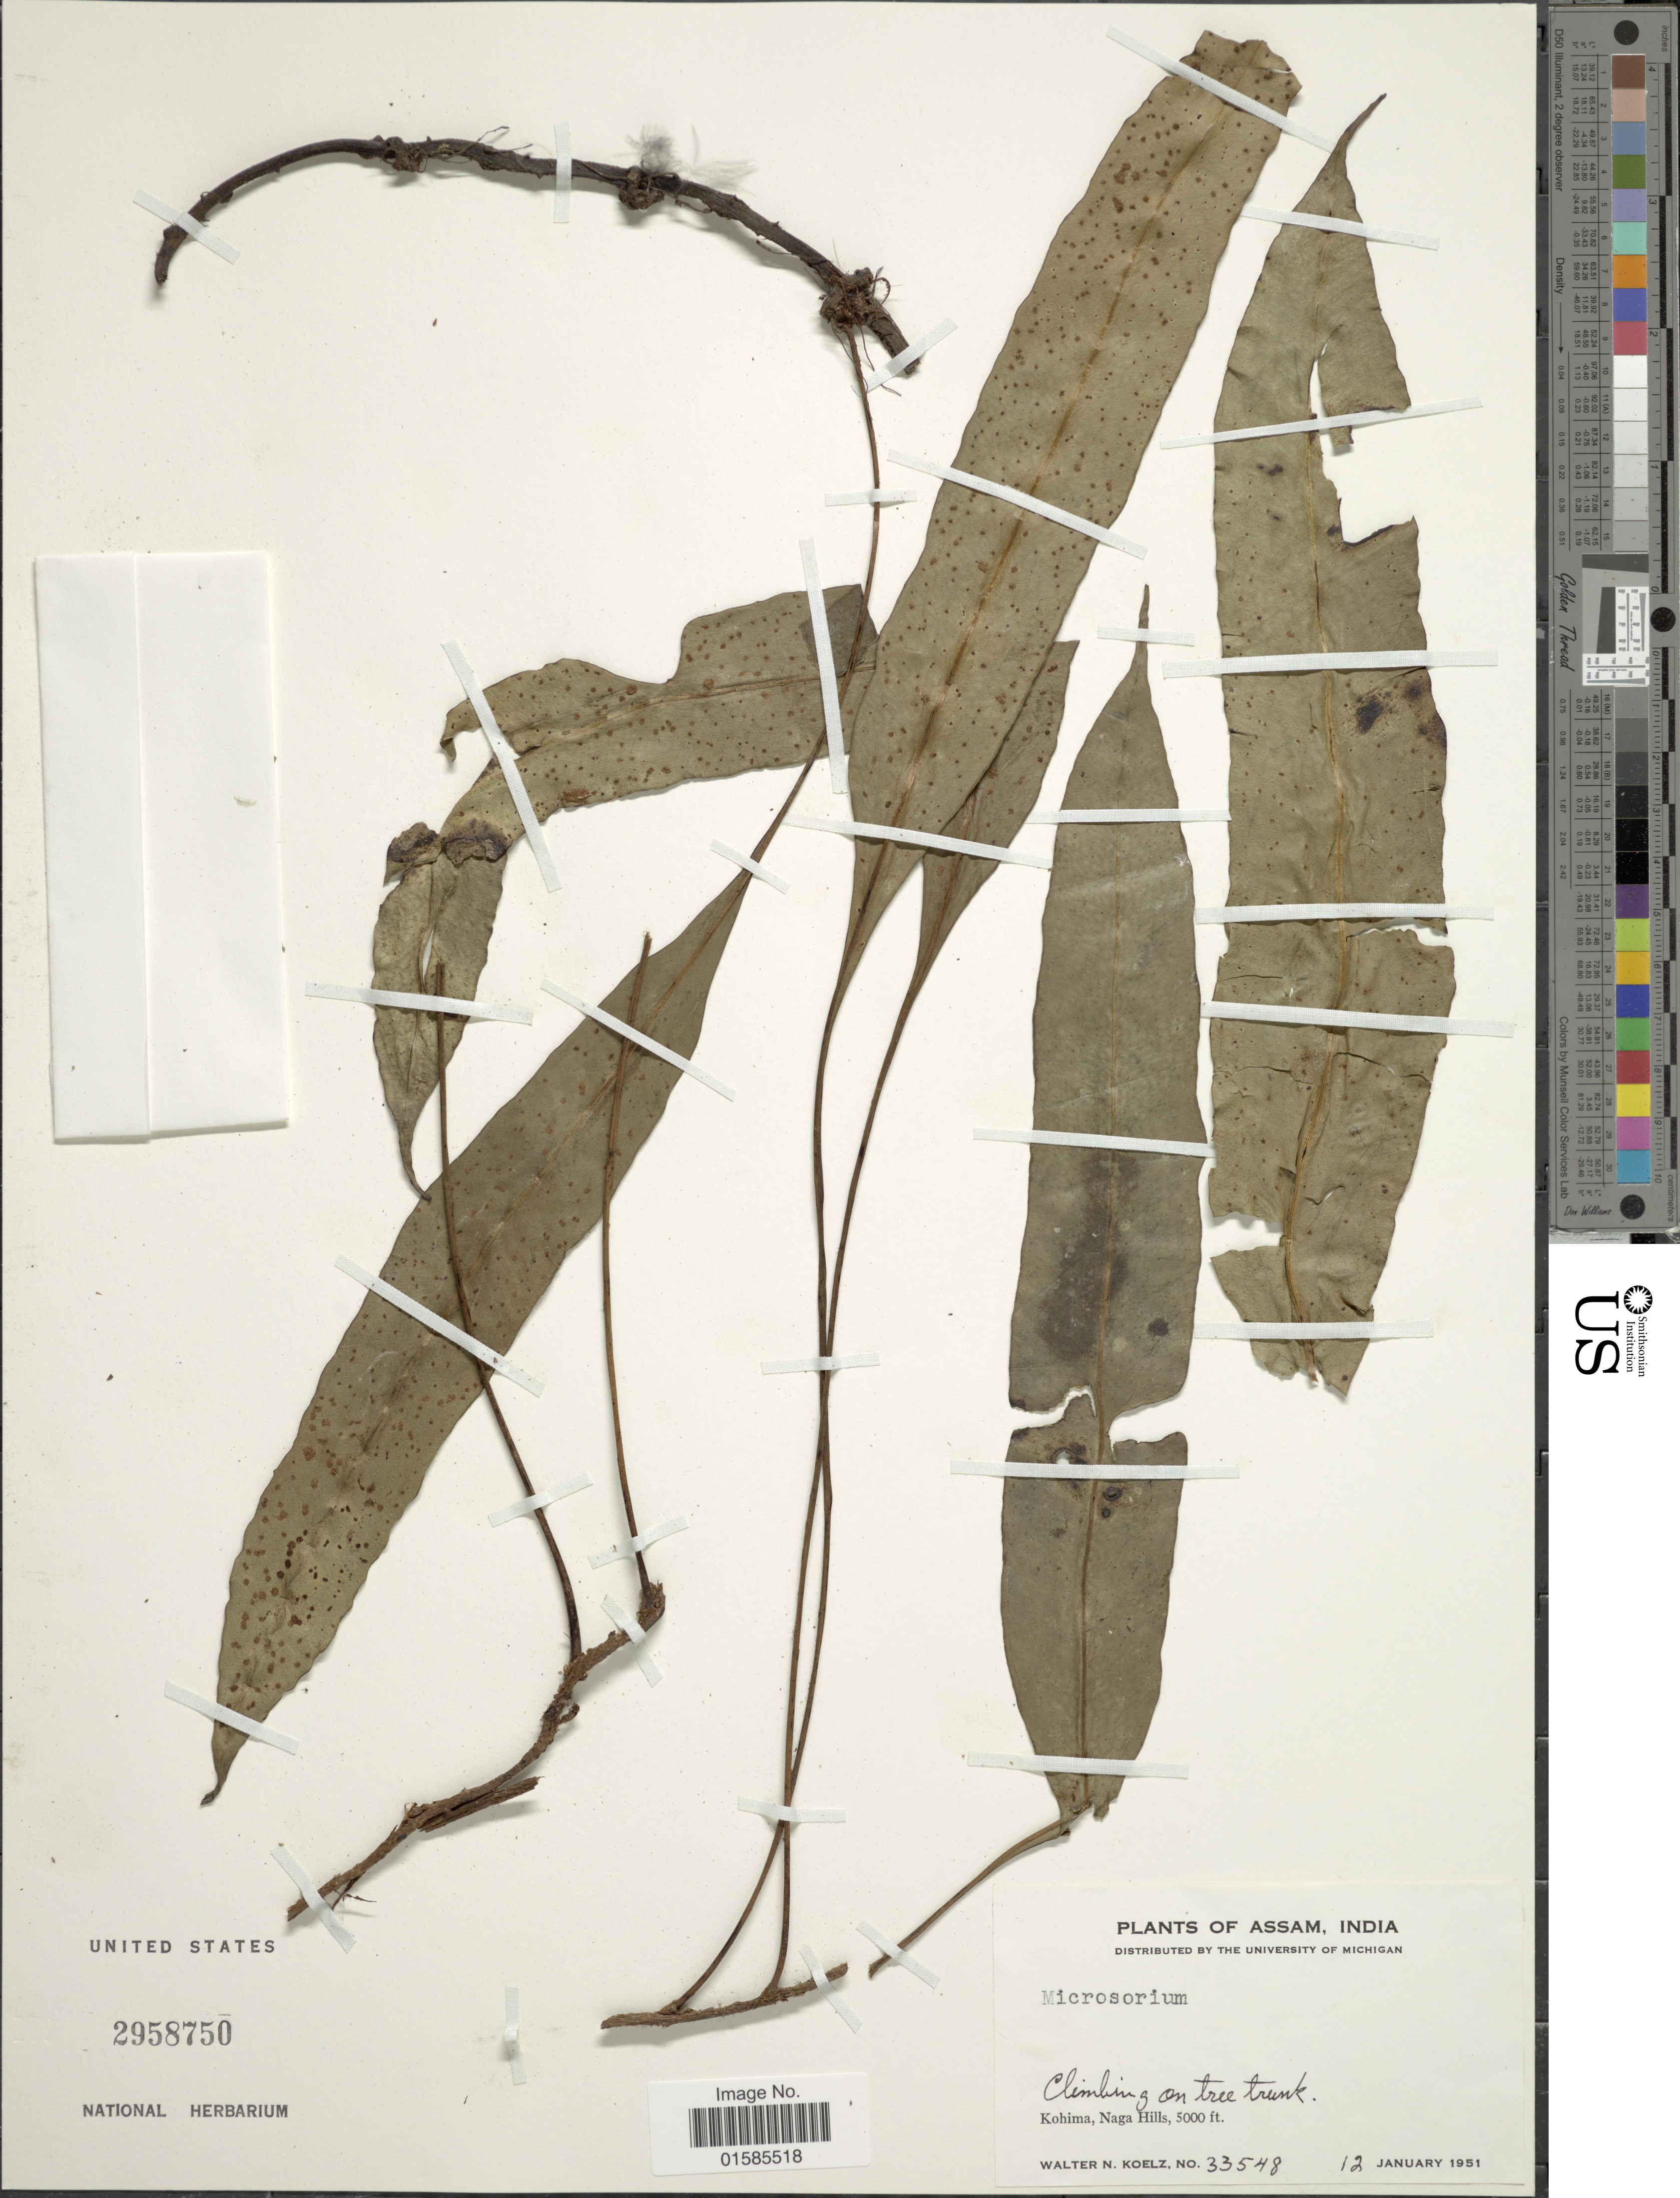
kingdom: Plantae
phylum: Tracheophyta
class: Polypodiopsida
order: Polypodiales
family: Polypodiaceae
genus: Leptochilus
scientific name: Leptochilus sp.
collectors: W. N. Koelz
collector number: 33548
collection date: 1951-01-12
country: India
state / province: Nagaland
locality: Assam, India, Kohima, Naga Hills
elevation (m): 1524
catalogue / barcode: US 2958750